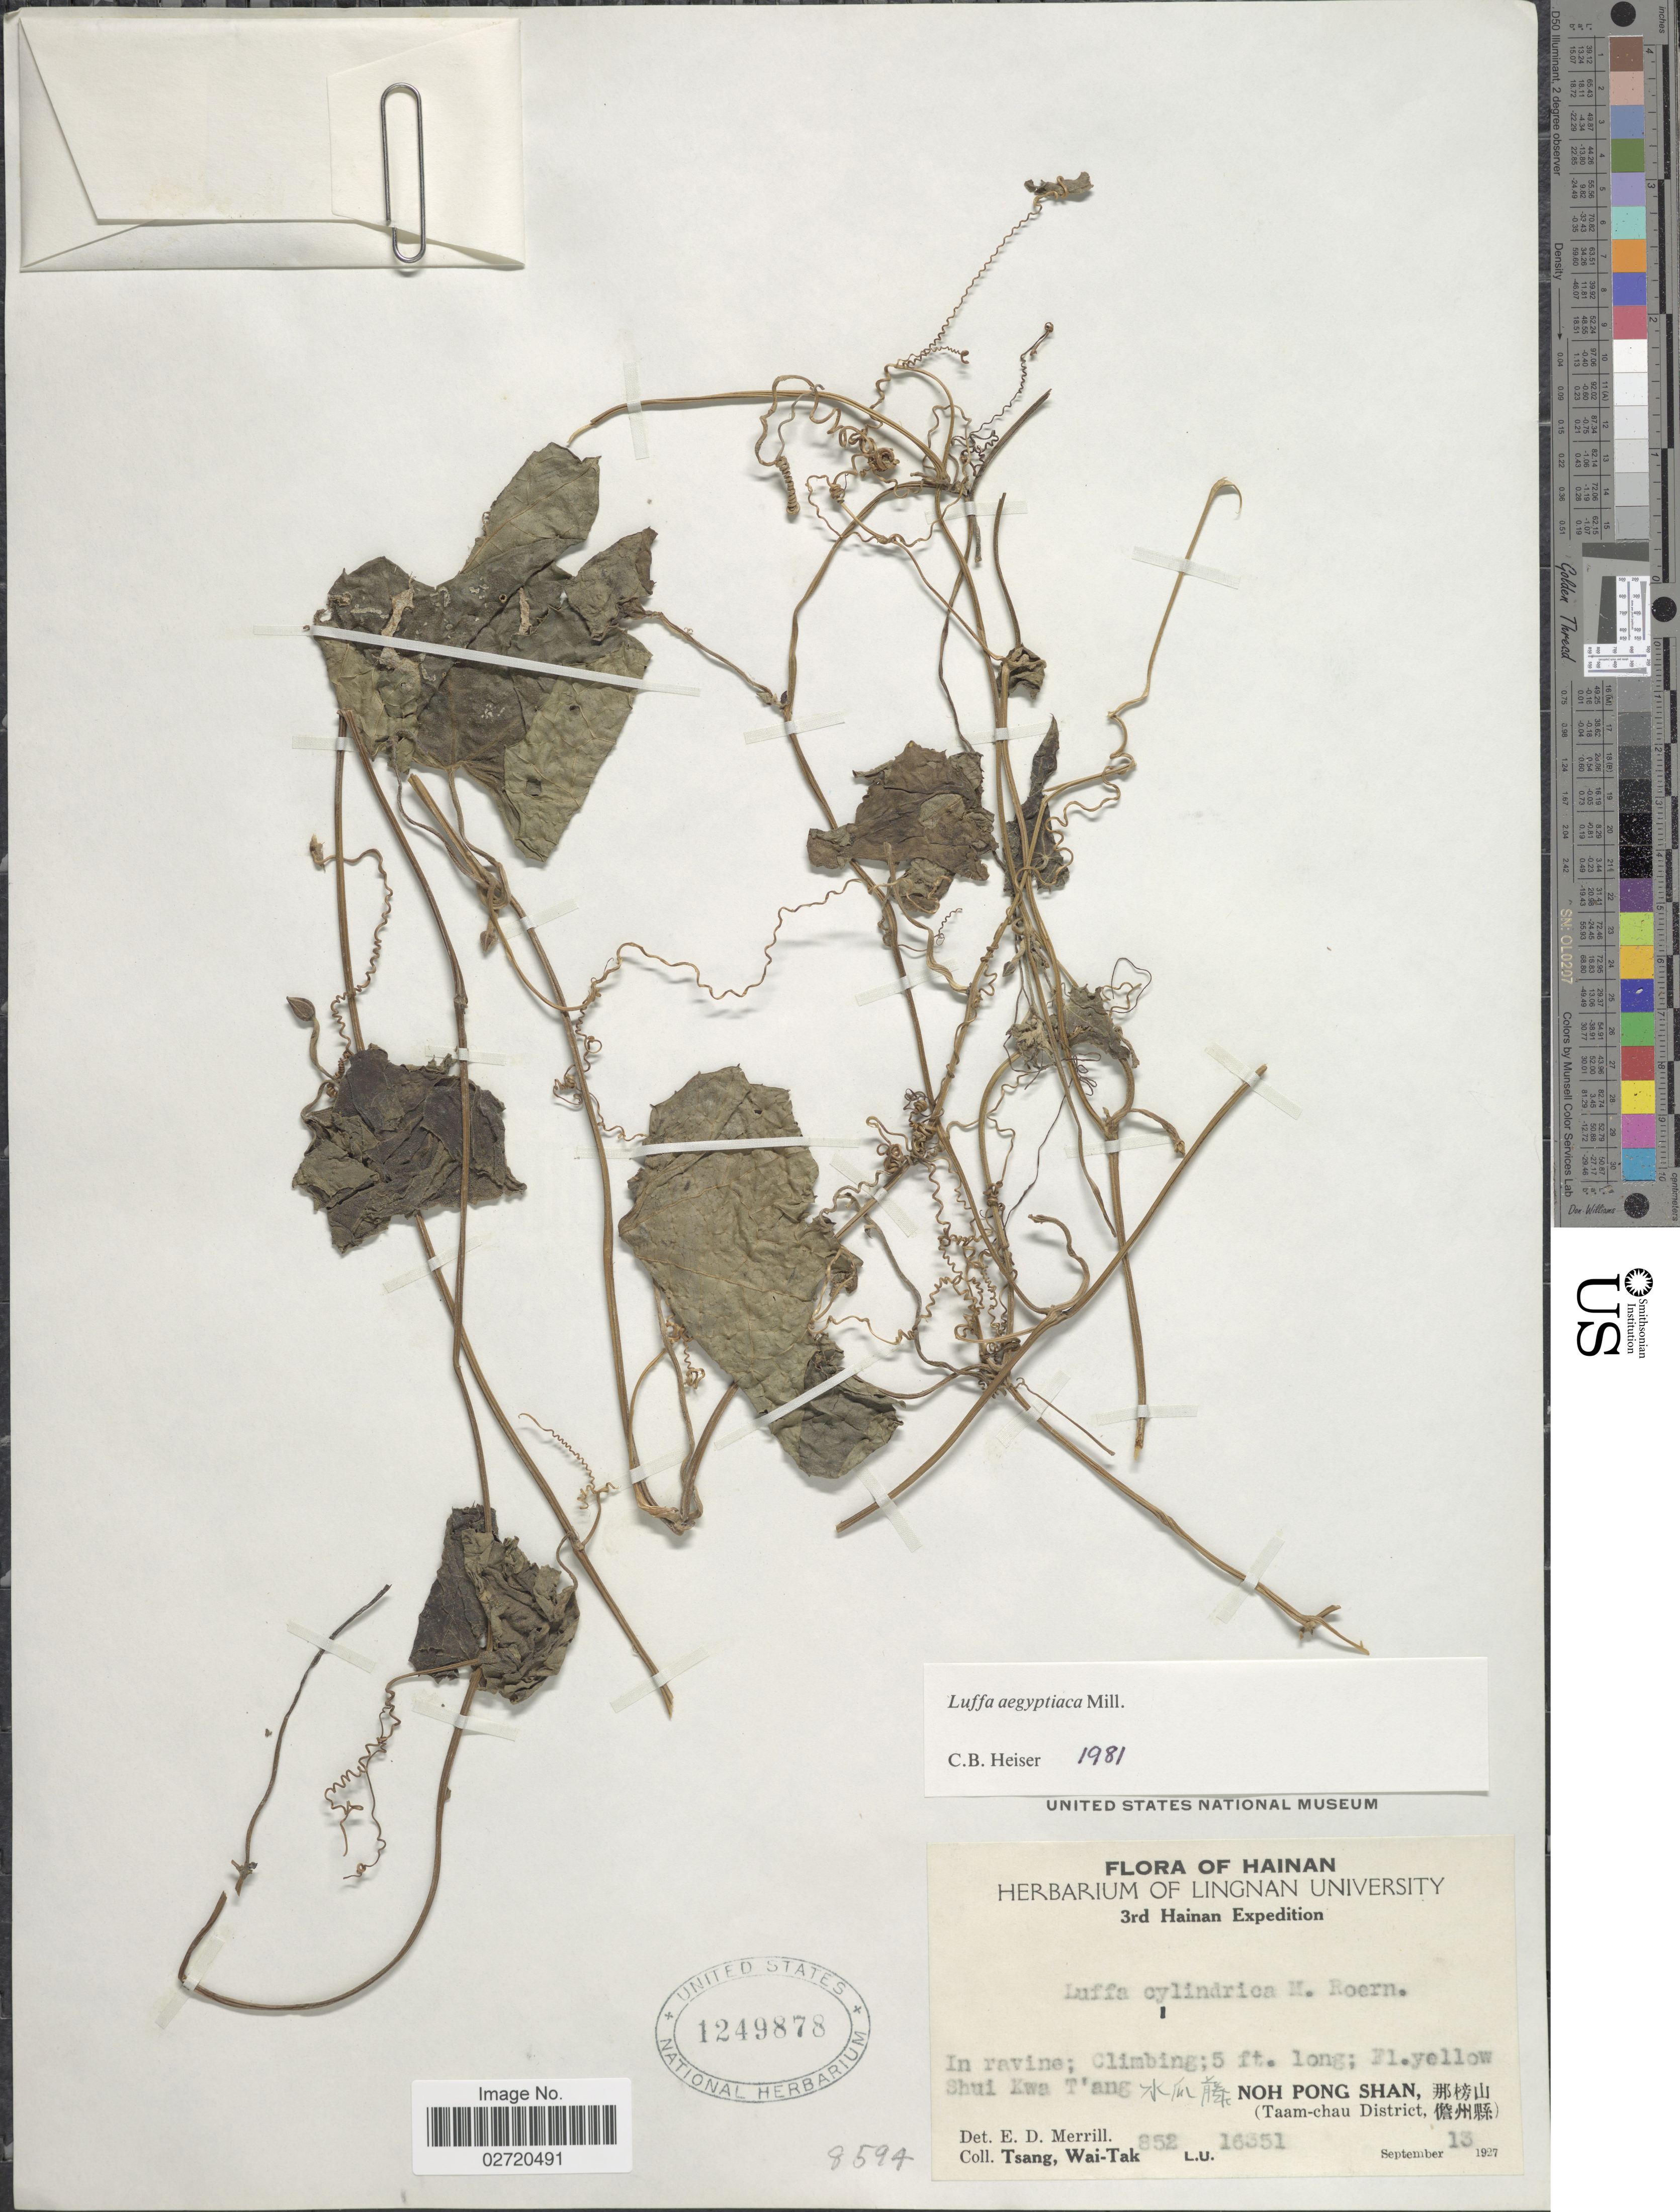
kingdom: Plantae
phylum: Tracheophyta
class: Magnoliopsida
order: Cucurbitales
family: Cucurbitaceae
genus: Luffa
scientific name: Luffa aegyptiaca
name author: Mill.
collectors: W. T. Tsang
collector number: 852/16351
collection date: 1927-09-13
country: China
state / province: Hainan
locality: Shui Kwa T'ang, Noh Pong Shan, (Taam- chau District)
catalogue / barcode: US 1249878